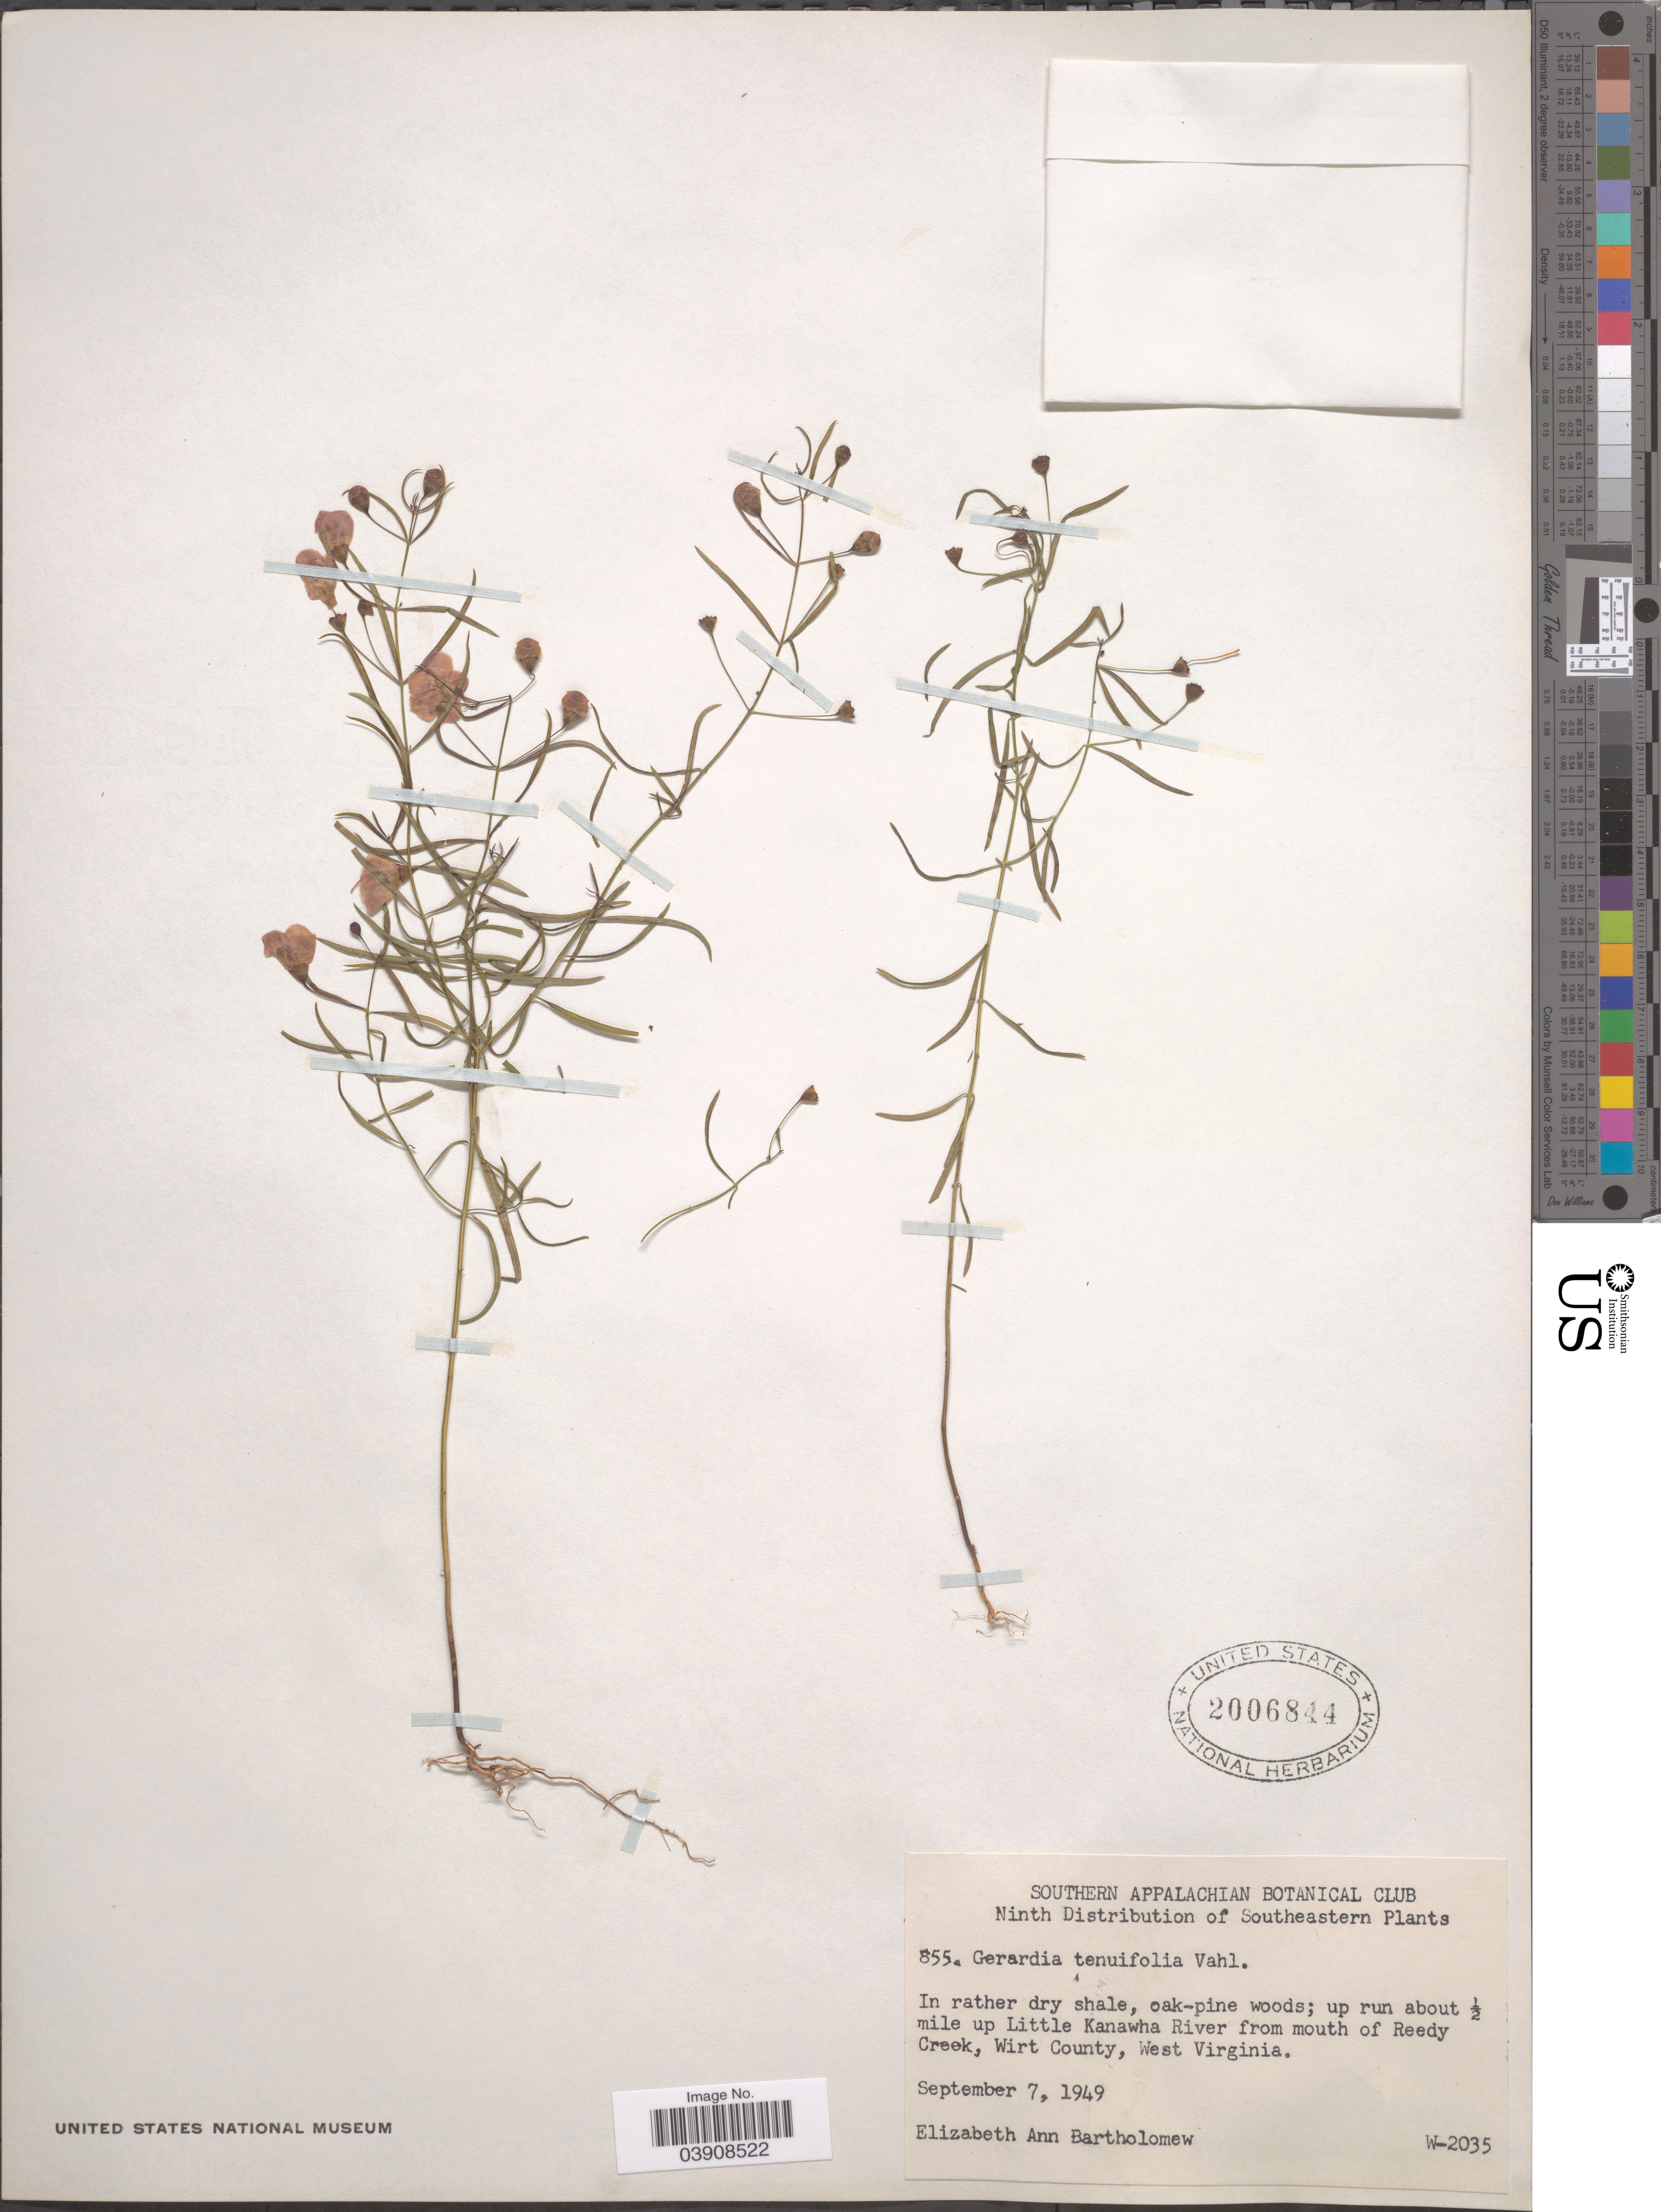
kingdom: Plantae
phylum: Tracheophyta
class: Magnoliopsida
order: Lamiales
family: Orobanchaceae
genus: Agalinis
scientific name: Agalinis tenuifolia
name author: (Vahl) Raf.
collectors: E. Bartholomew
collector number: W-2035/855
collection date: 1949-09-07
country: United States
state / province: West Virginia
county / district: Wirt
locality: Southeastern. Up run about ½ mile up Little Kanawha River from mouth of Reedy Creek, Wirt County.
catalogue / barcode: US 2006844